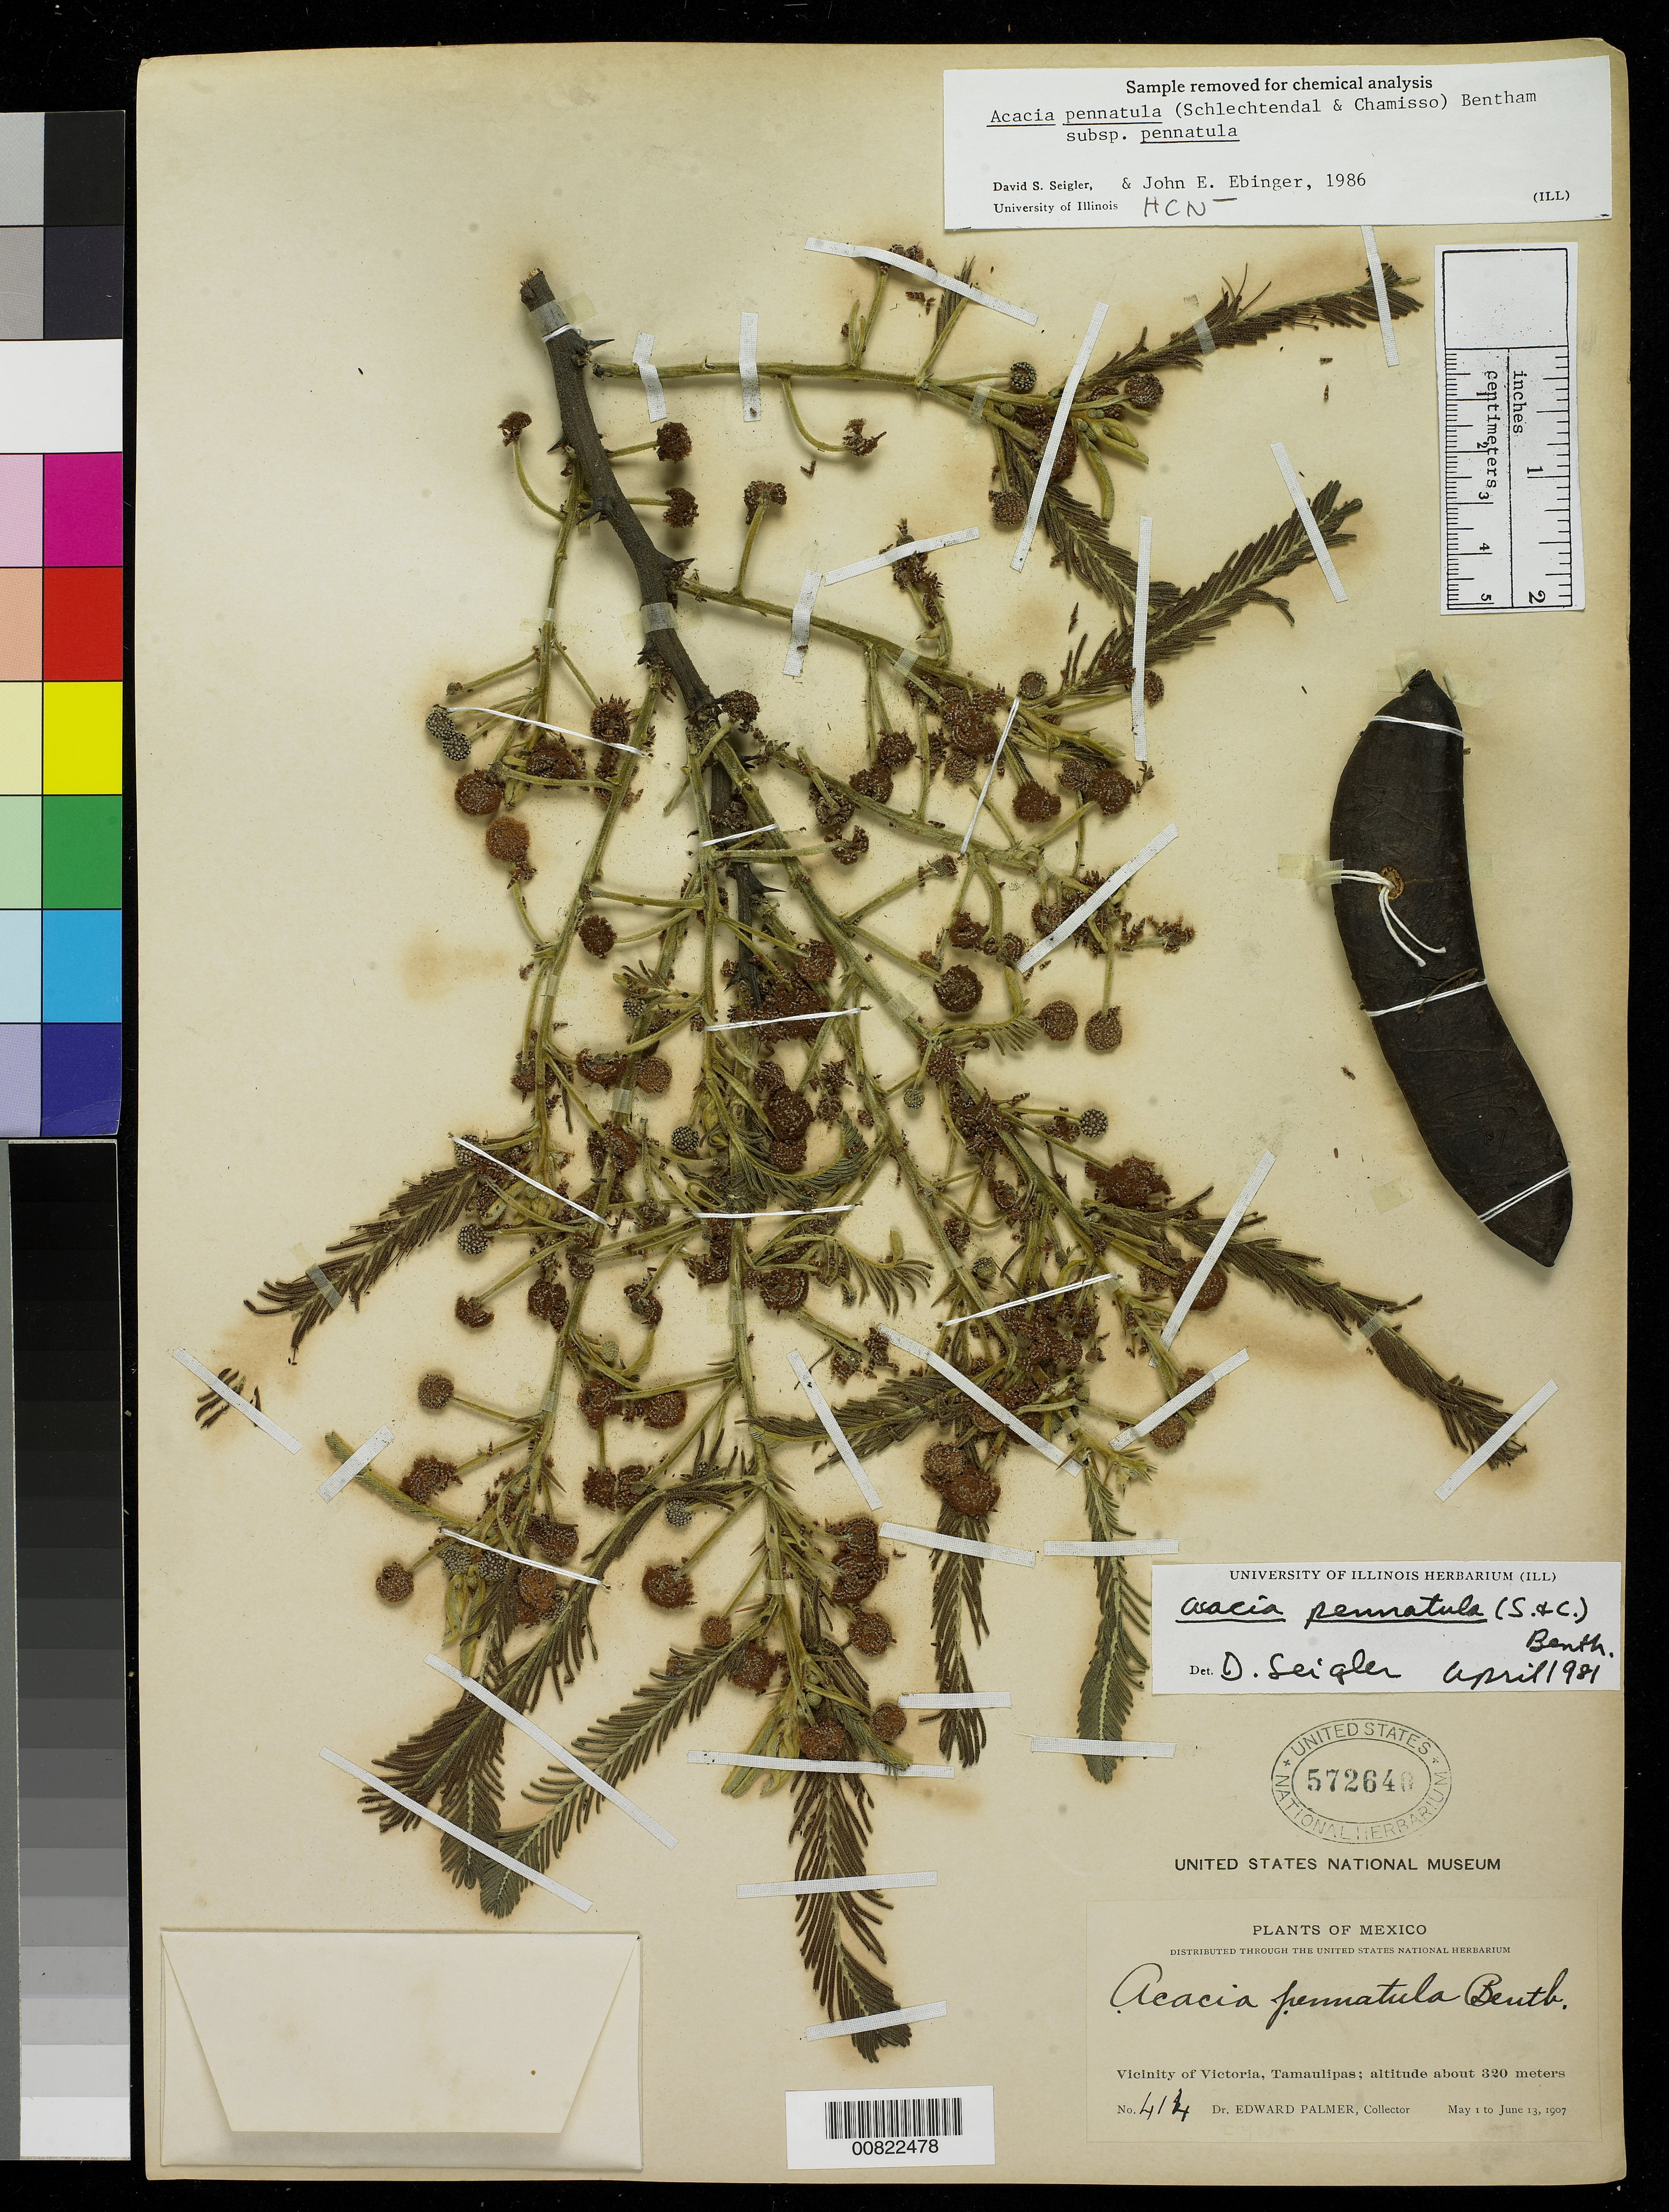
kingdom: Plantae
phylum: Tracheophyta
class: Magnoliopsida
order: Fabales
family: Fabaceae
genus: Vachellia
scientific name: Vachellia pennatula var. pennatula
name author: (Schltdl. & Cham.) Seigler & Ebinger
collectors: E. Palmer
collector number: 414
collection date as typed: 01 May 1907 to 13 Jul 1907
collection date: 1907-05-01/1907-07-13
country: Mexico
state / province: Tamaulipas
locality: Vicinity of Victoria.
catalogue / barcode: US 572640